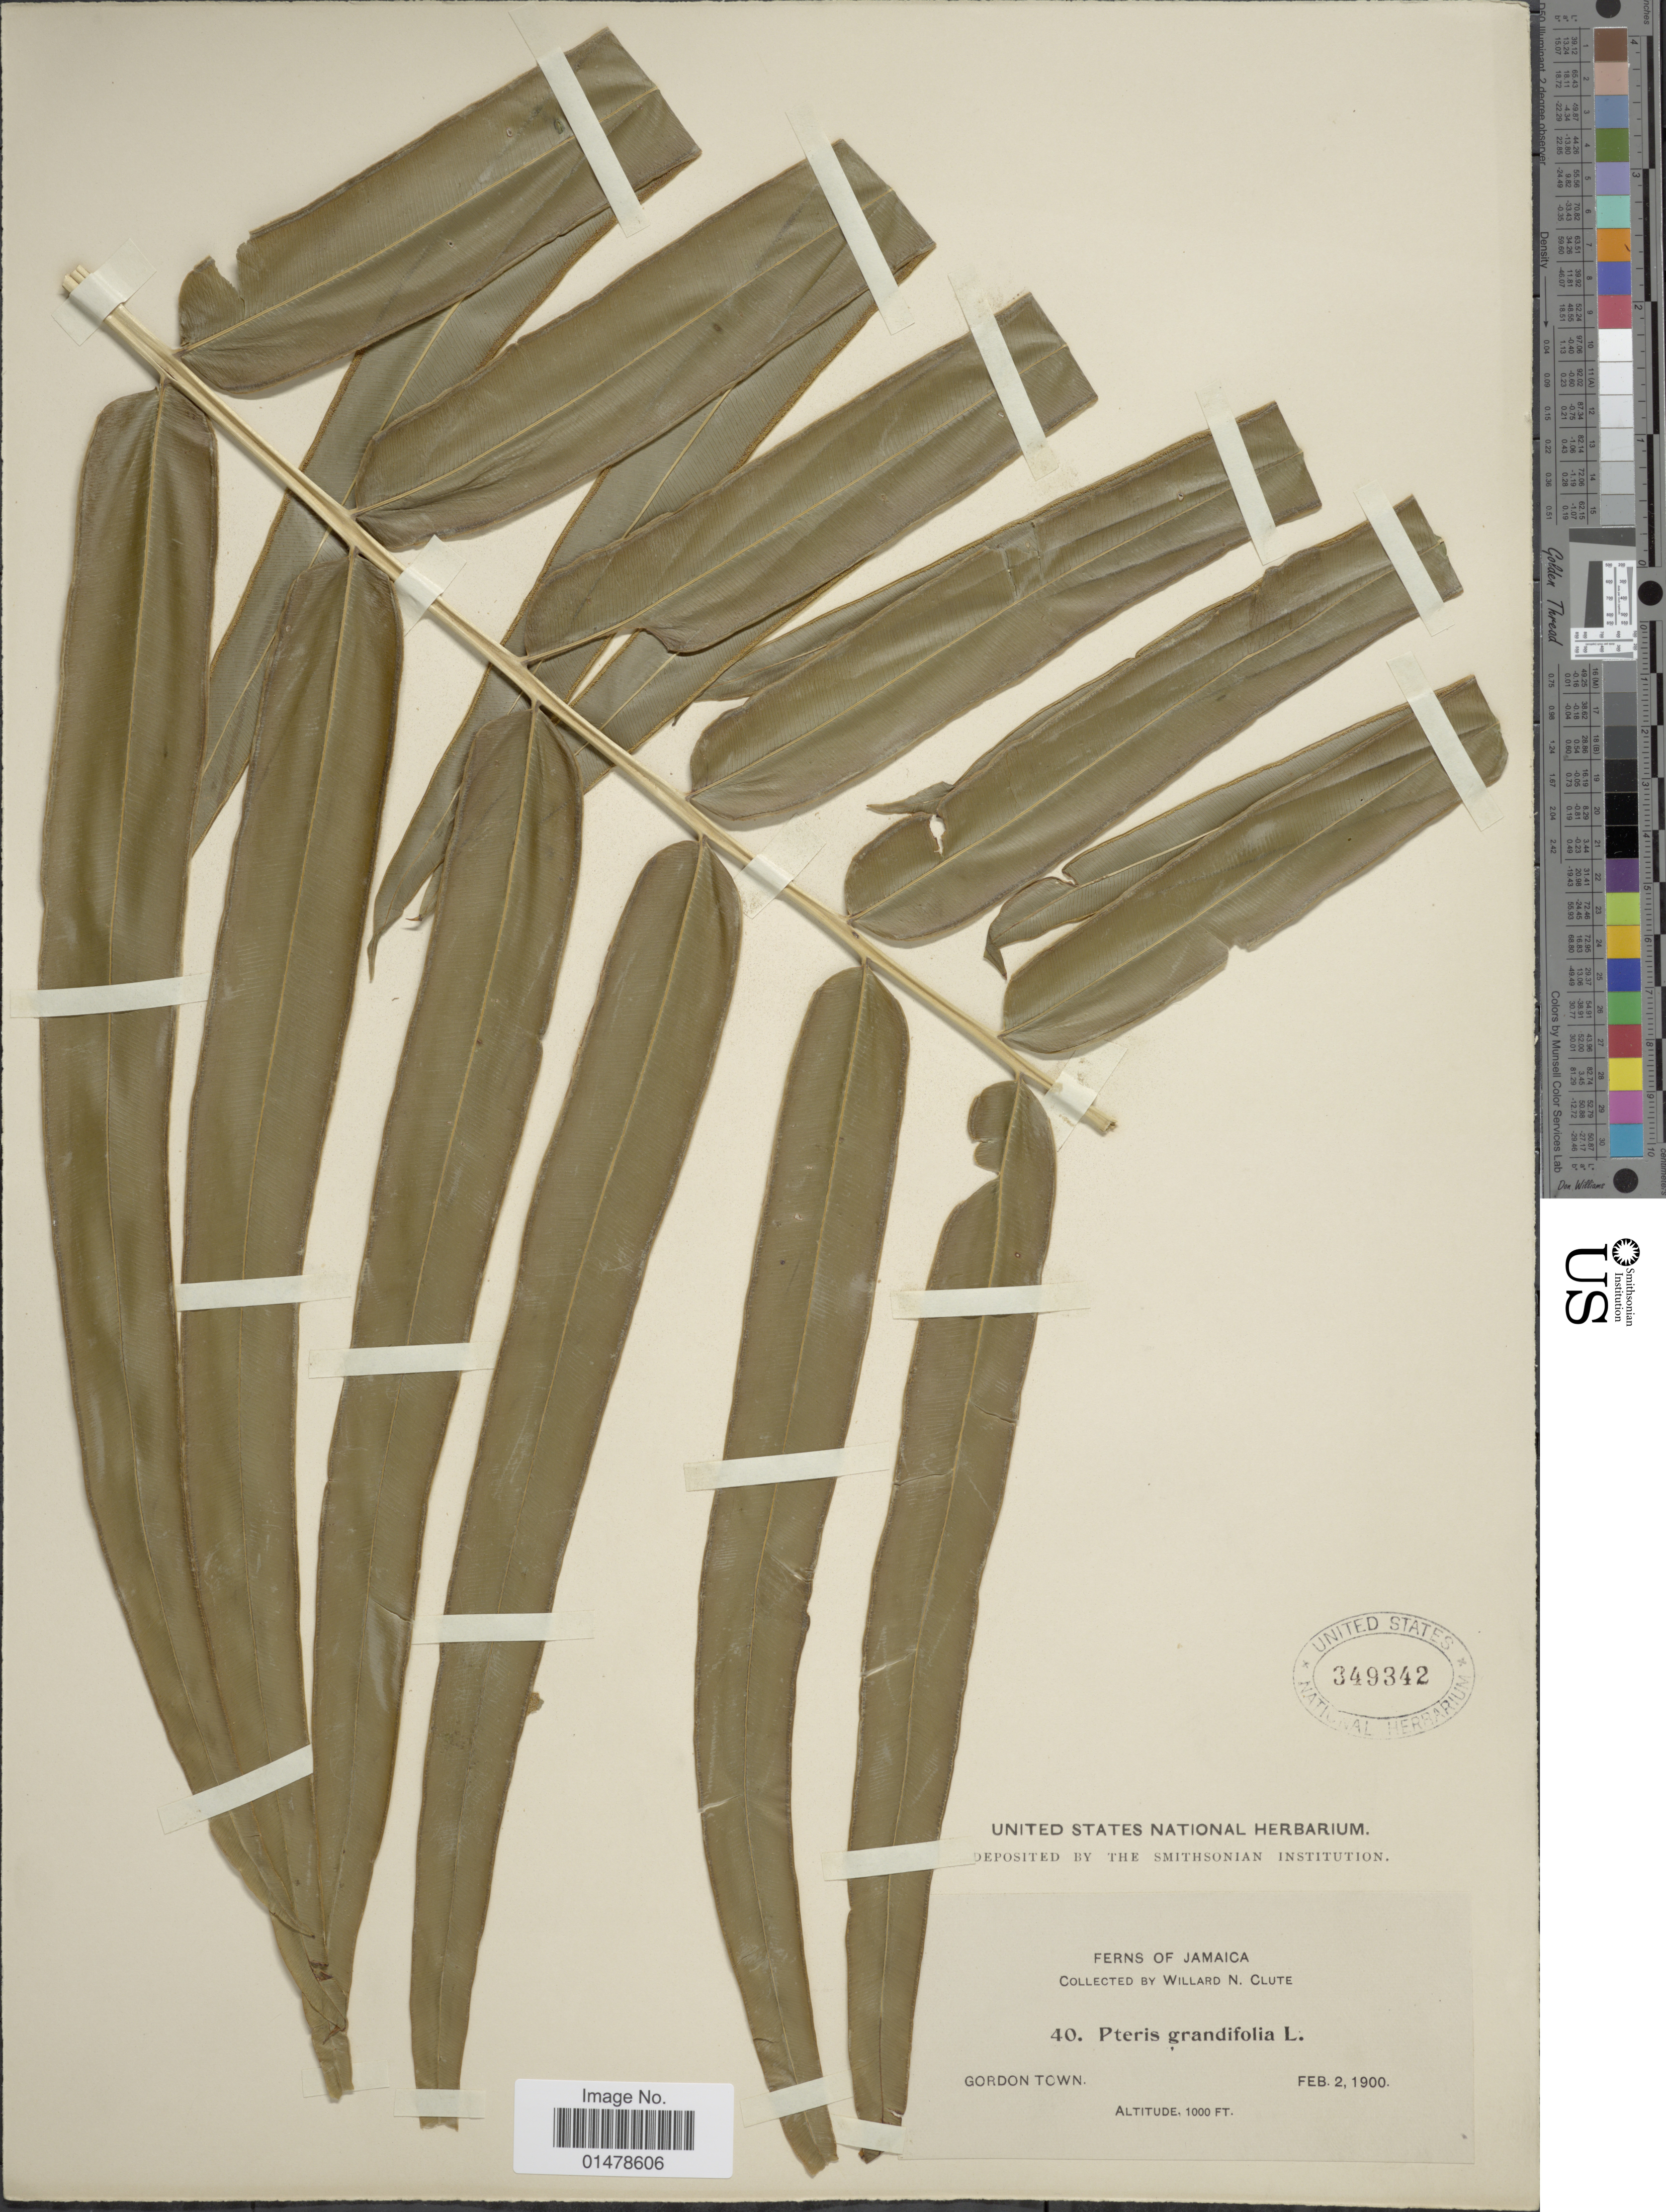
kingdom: Plantae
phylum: Tracheophyta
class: Polypodiopsida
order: Polypodiales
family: Pteridaceae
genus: Pteris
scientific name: Pteris grandifolia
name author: L.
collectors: W. N. Clute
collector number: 40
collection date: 1900-02-02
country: Jamaica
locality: Gordon town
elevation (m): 305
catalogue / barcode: US 349342